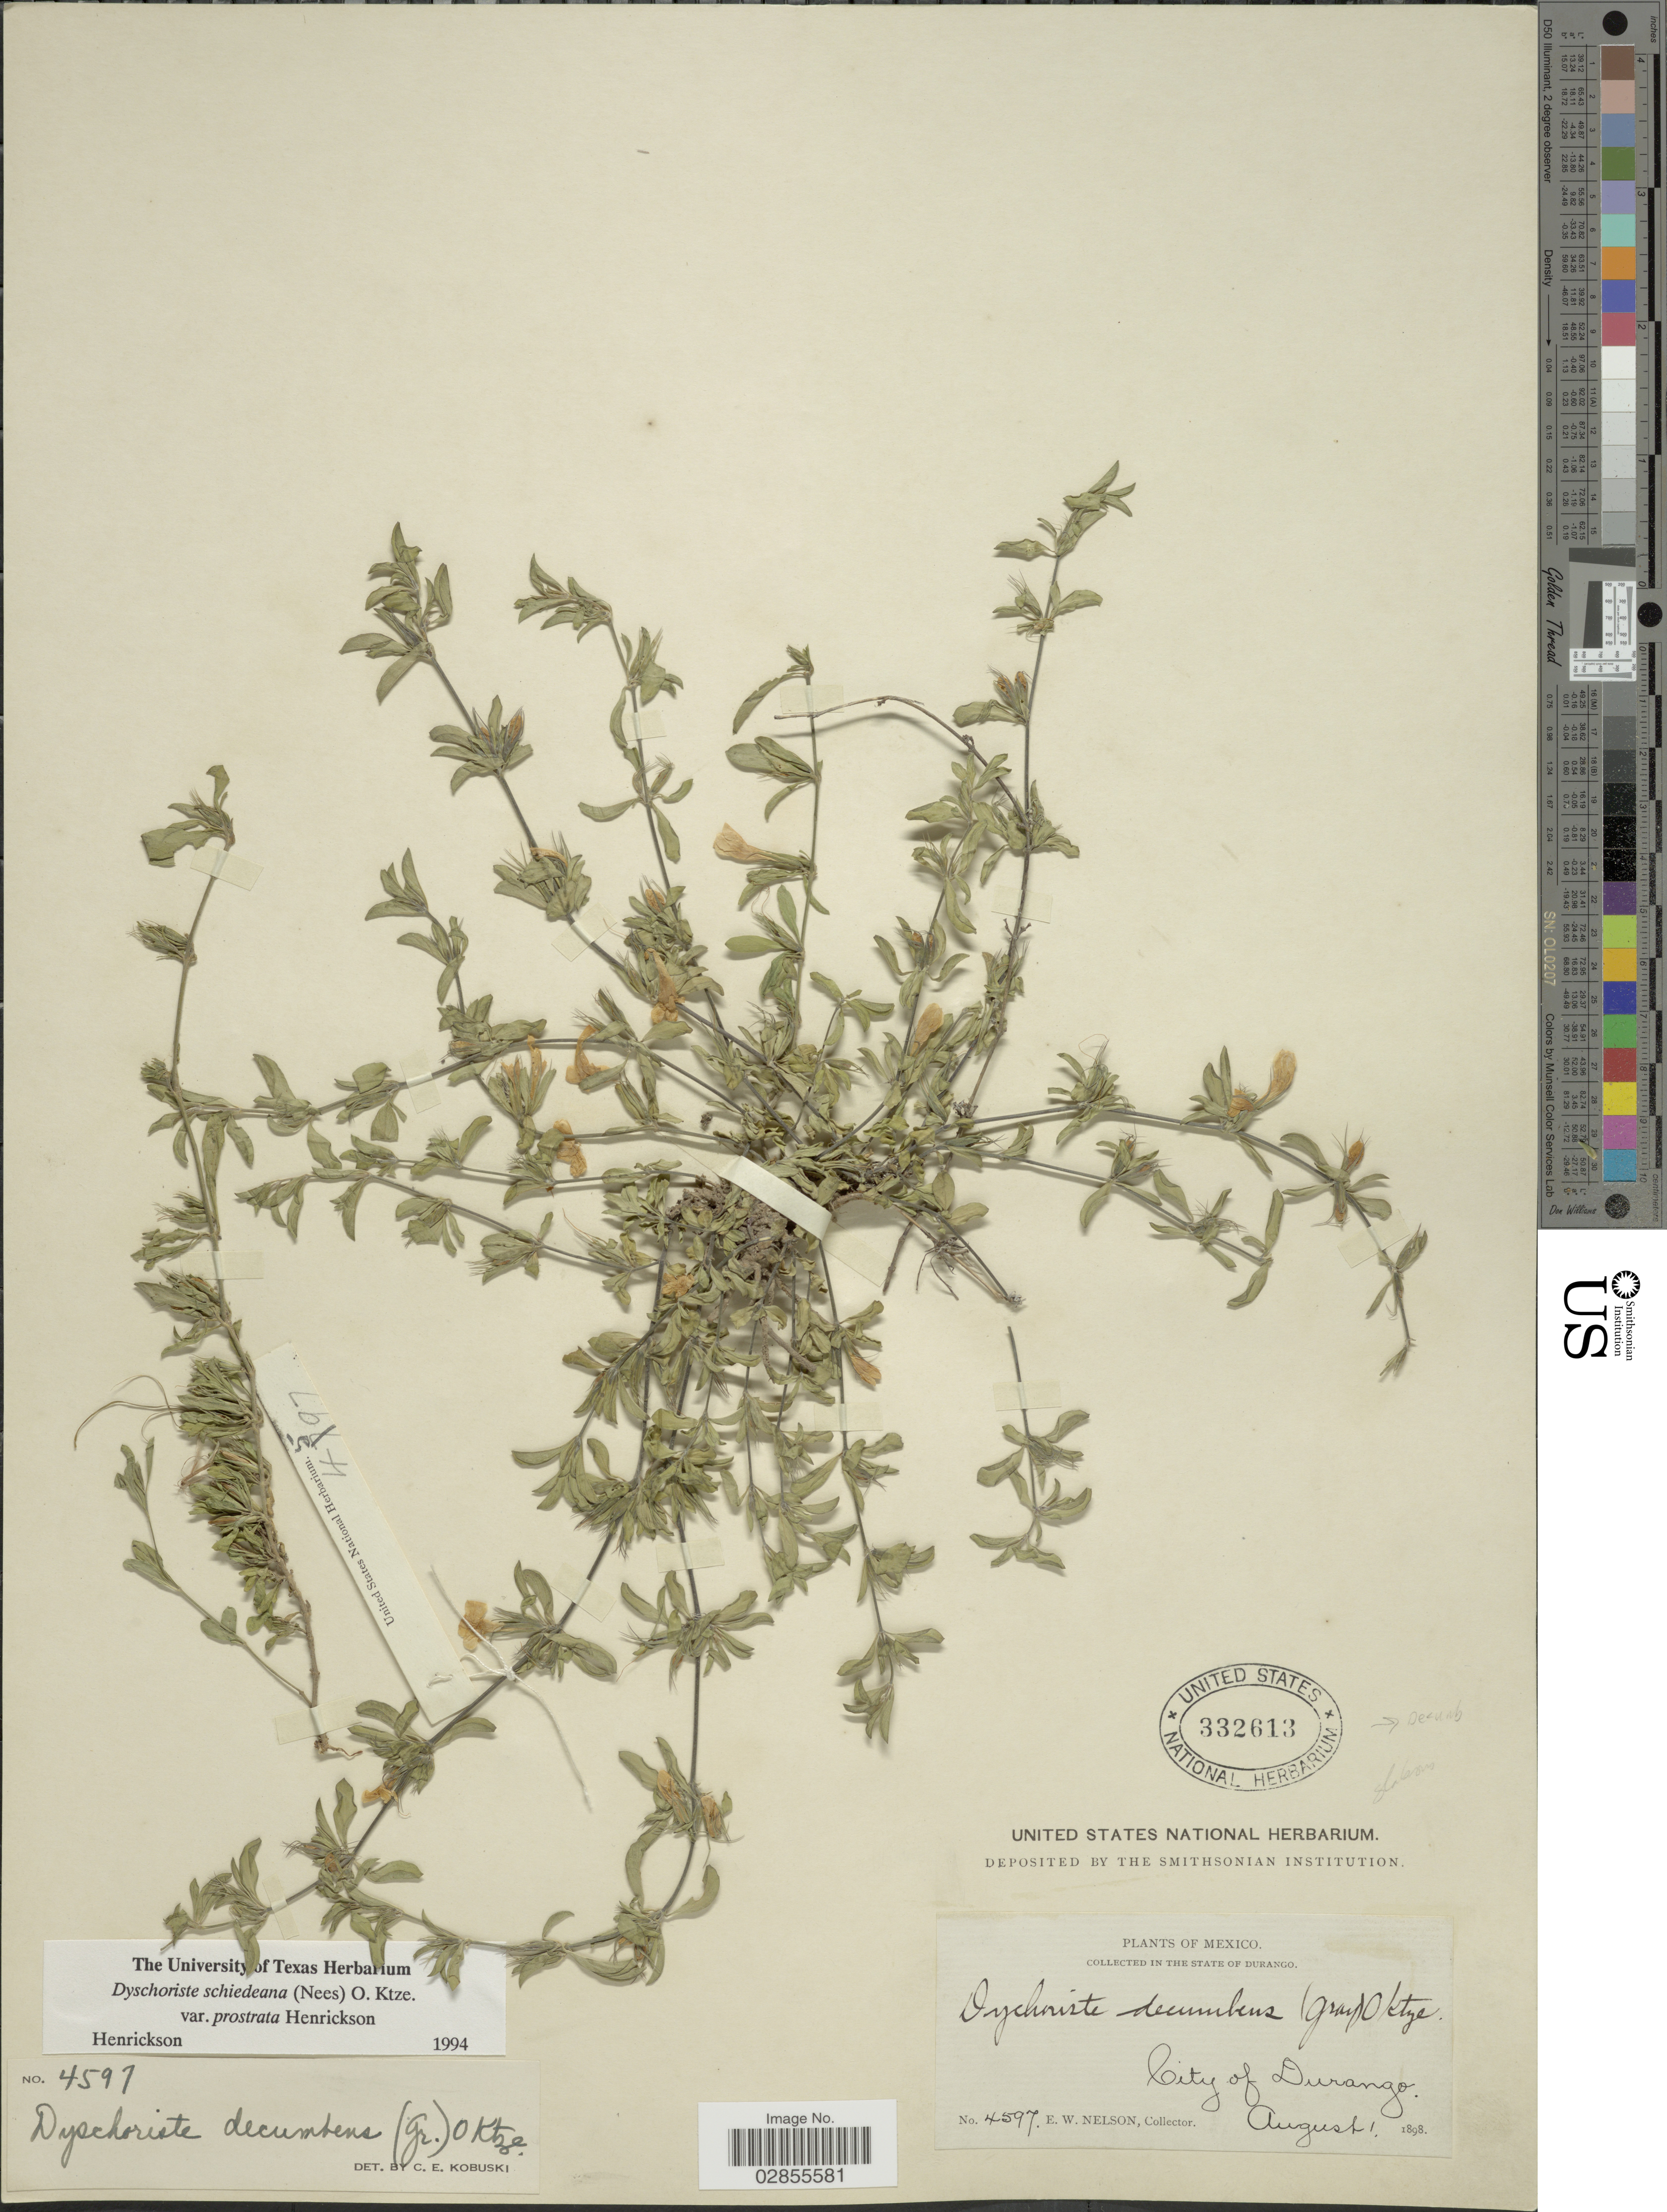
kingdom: Plantae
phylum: Tracheophyta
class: Magnoliopsida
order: Lamiales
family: Acanthaceae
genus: Dyschoriste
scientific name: Dyschoriste schiedeana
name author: (Nees) Kuntze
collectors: E. W. Nelson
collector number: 4597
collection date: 1898-08-01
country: Mexico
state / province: Durango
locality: City of Durango.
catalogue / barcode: US 332613